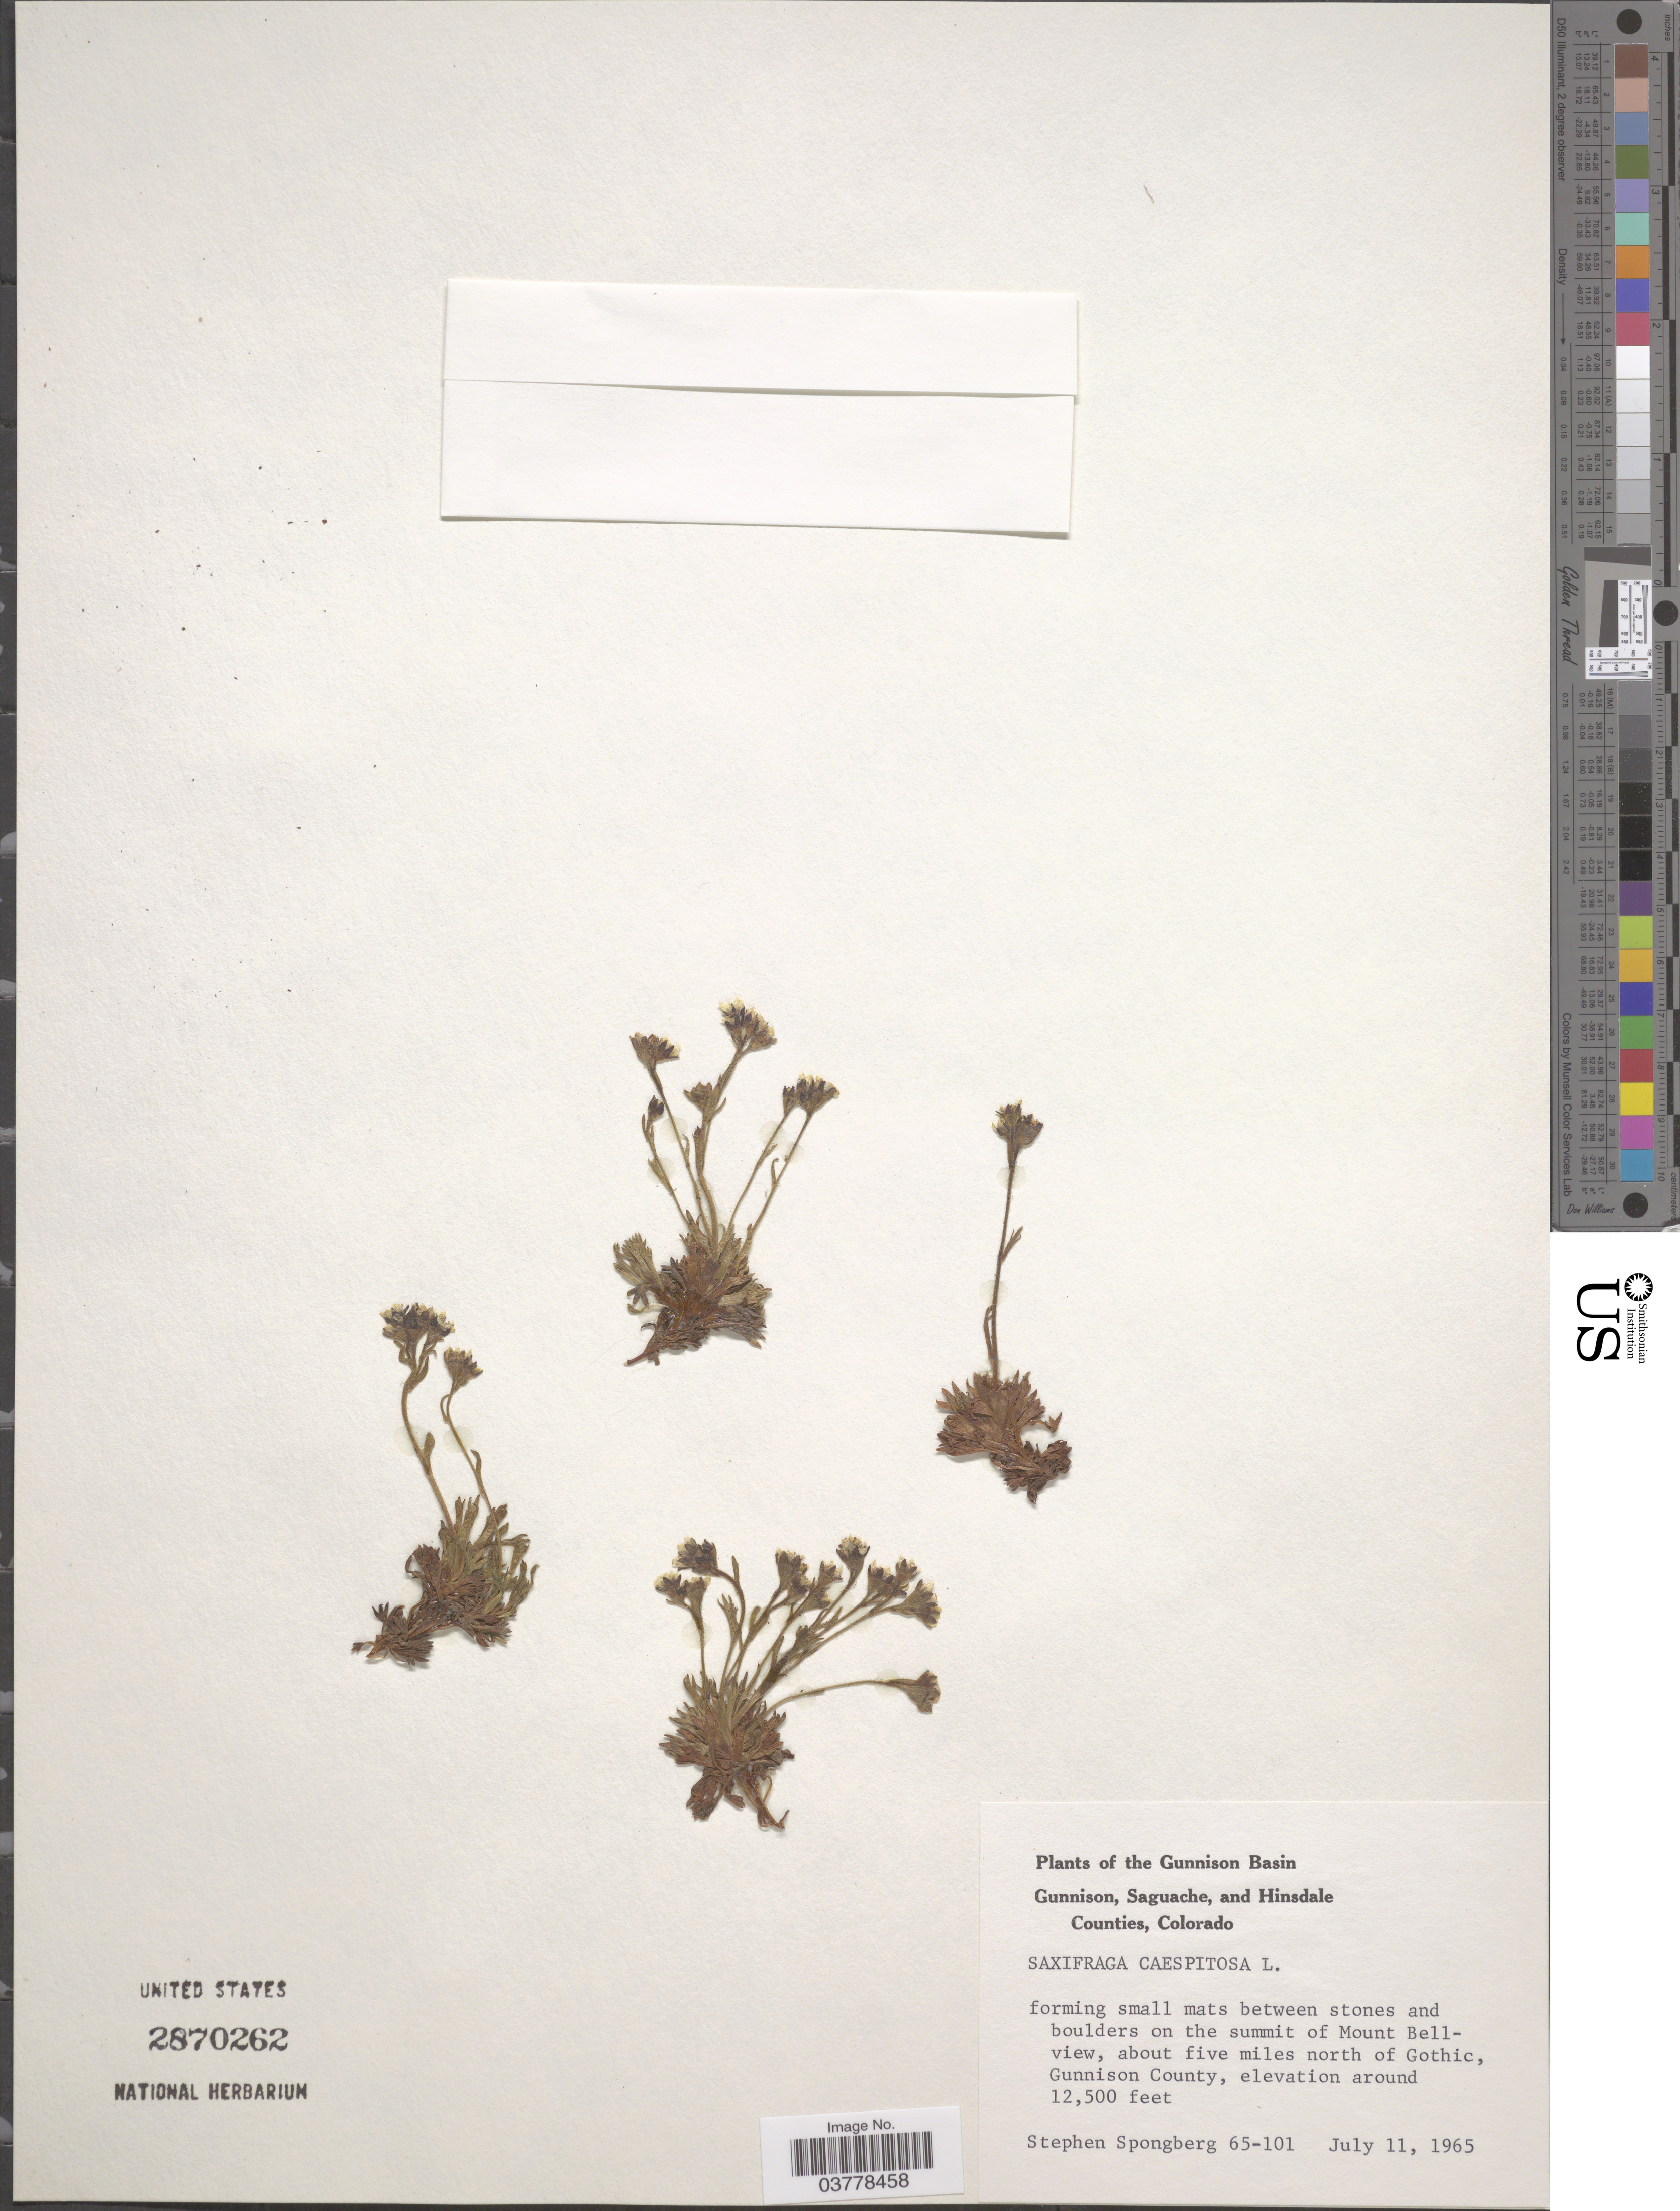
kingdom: Plantae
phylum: Tracheophyta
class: Magnoliopsida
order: Saxifragales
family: Saxifragaceae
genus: Saxifraga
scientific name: Saxifraga caespitosa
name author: L.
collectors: S. A.Spongberg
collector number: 65-101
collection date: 1965-07-11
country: United States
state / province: Colorado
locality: The Gunnison Basin. On the summit of Mount Bellview, above five miles north of Gothic, Gunnison County.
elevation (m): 3810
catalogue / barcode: US 2870262